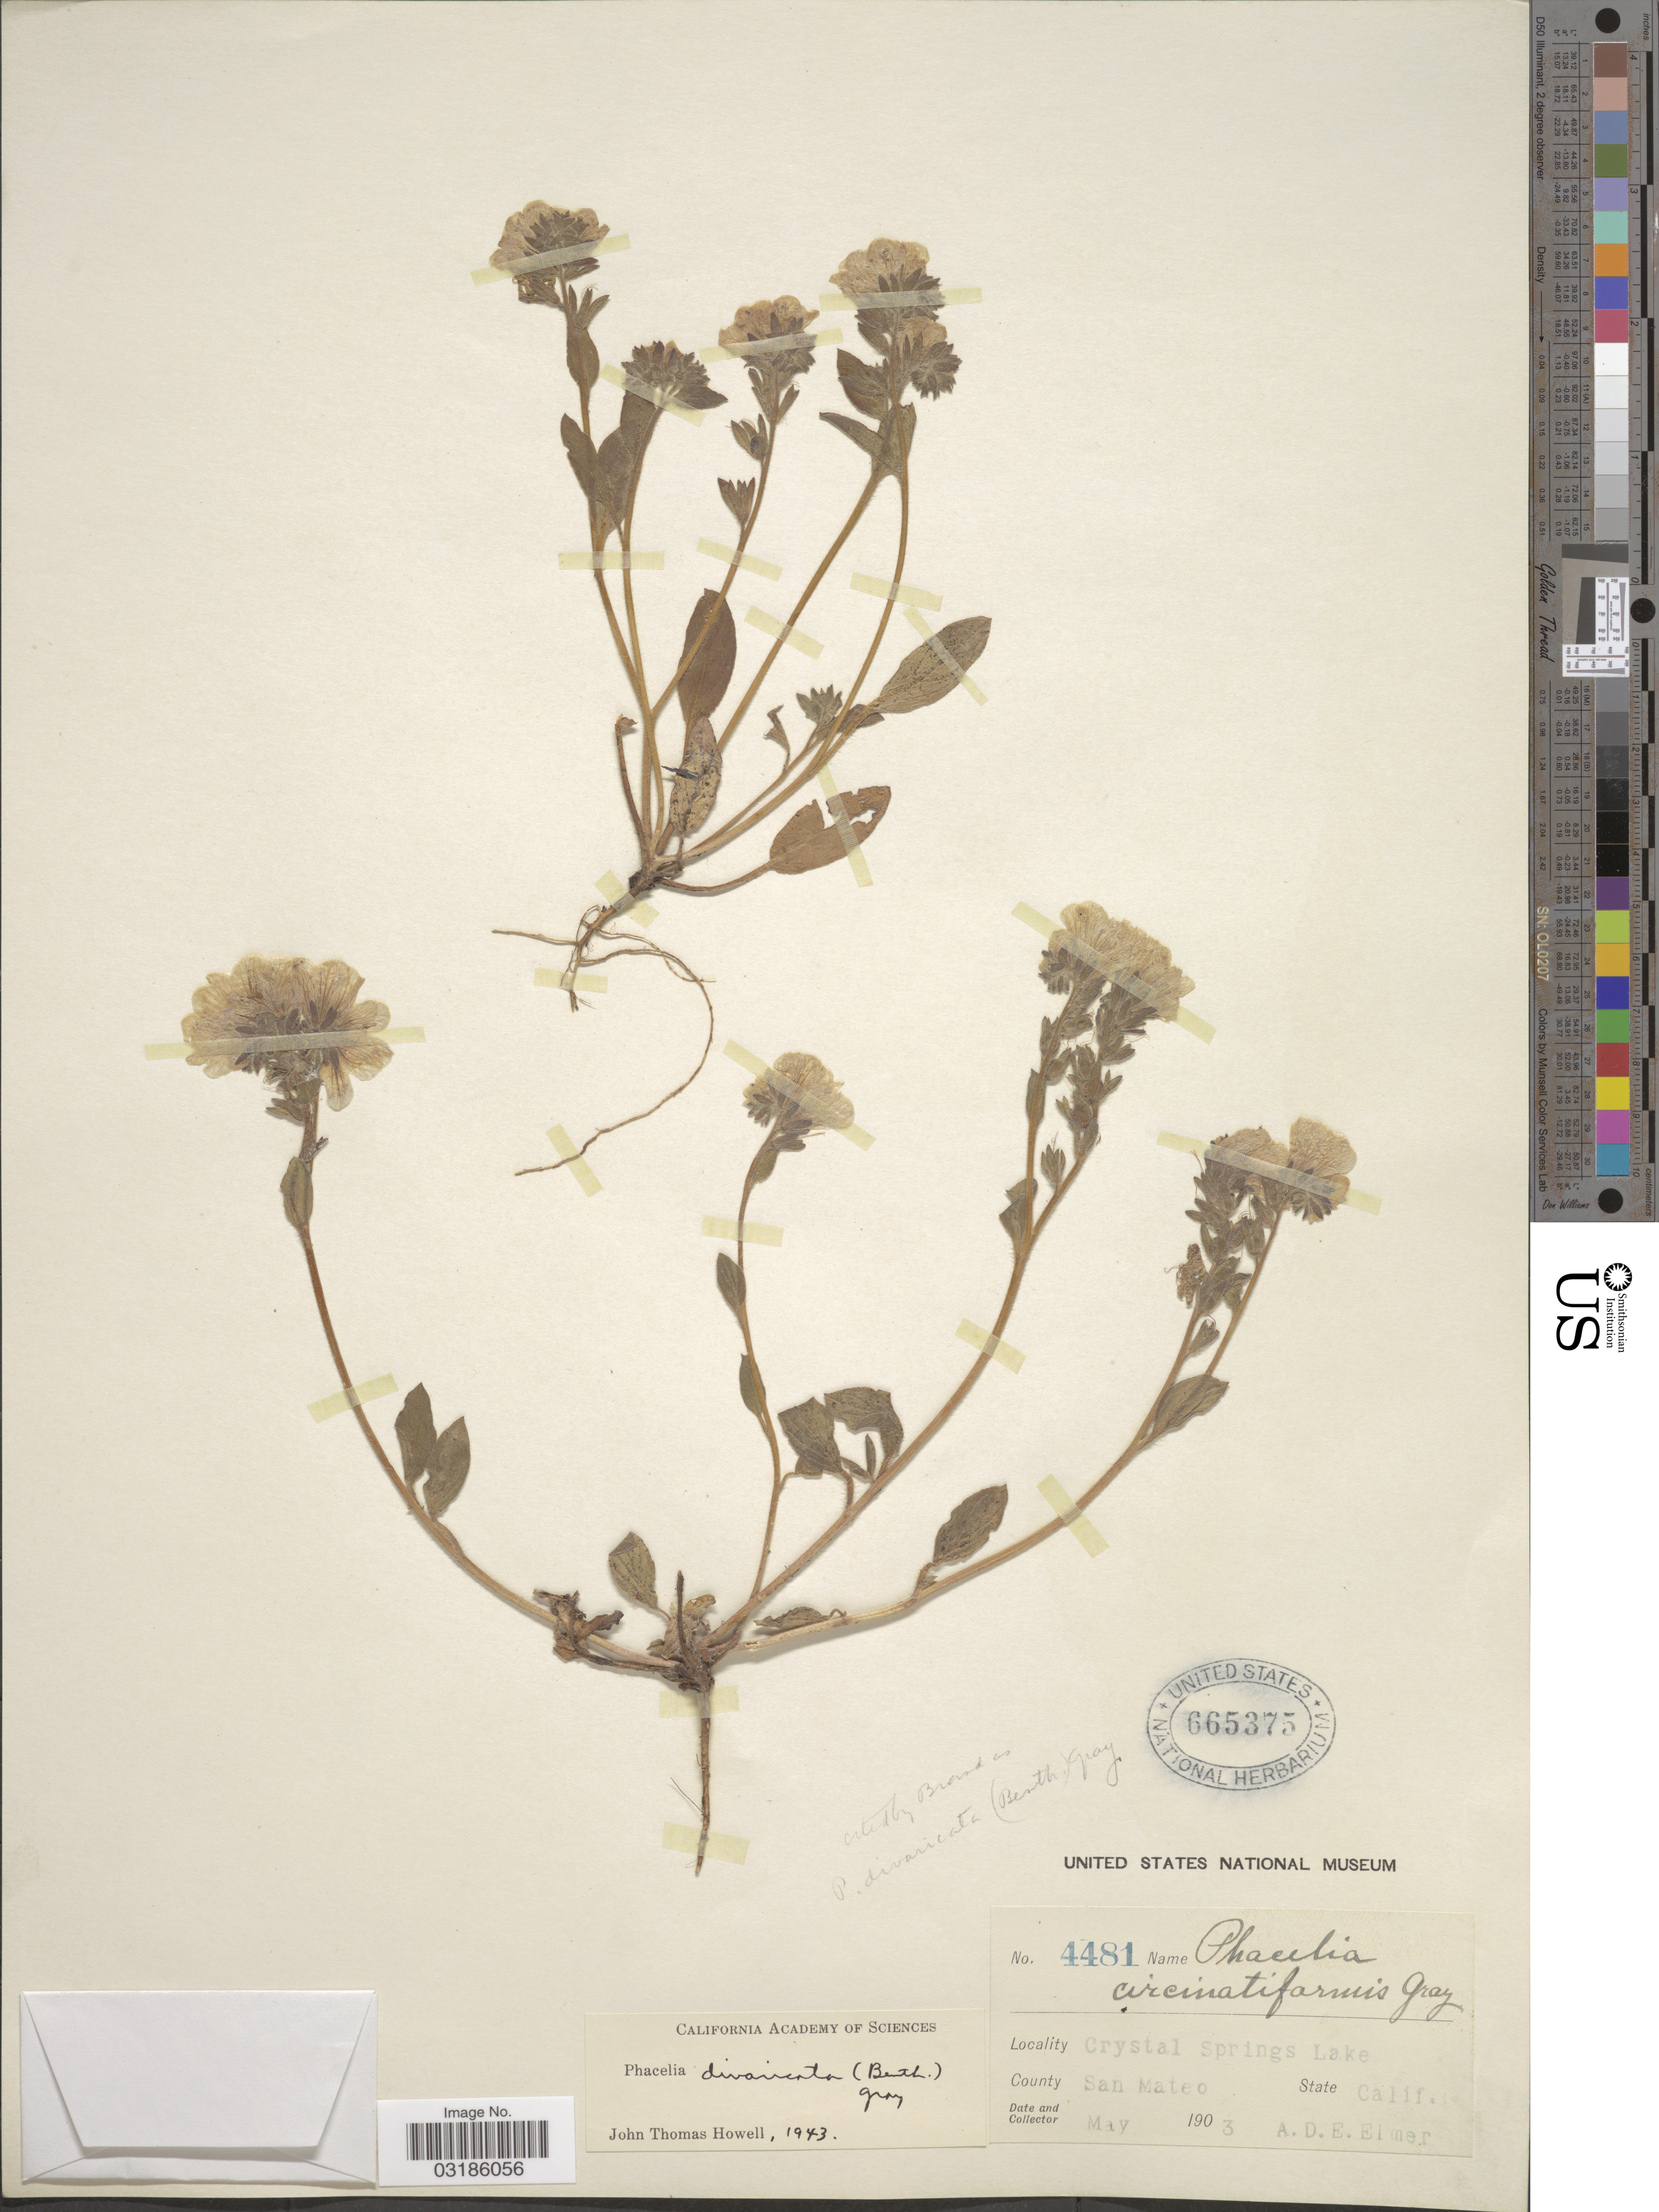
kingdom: Plantae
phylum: Tracheophyta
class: Magnoliopsida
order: Boraginales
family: Hydrophyllaceae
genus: Phacelia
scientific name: Phacelia divaricata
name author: (Benth.) A. Gray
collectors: A. D. E. Elmer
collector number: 4481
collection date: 1903-05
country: United States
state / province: California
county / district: San Mateo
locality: Crystal Springs Lake. County San Mateo.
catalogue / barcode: US 665375